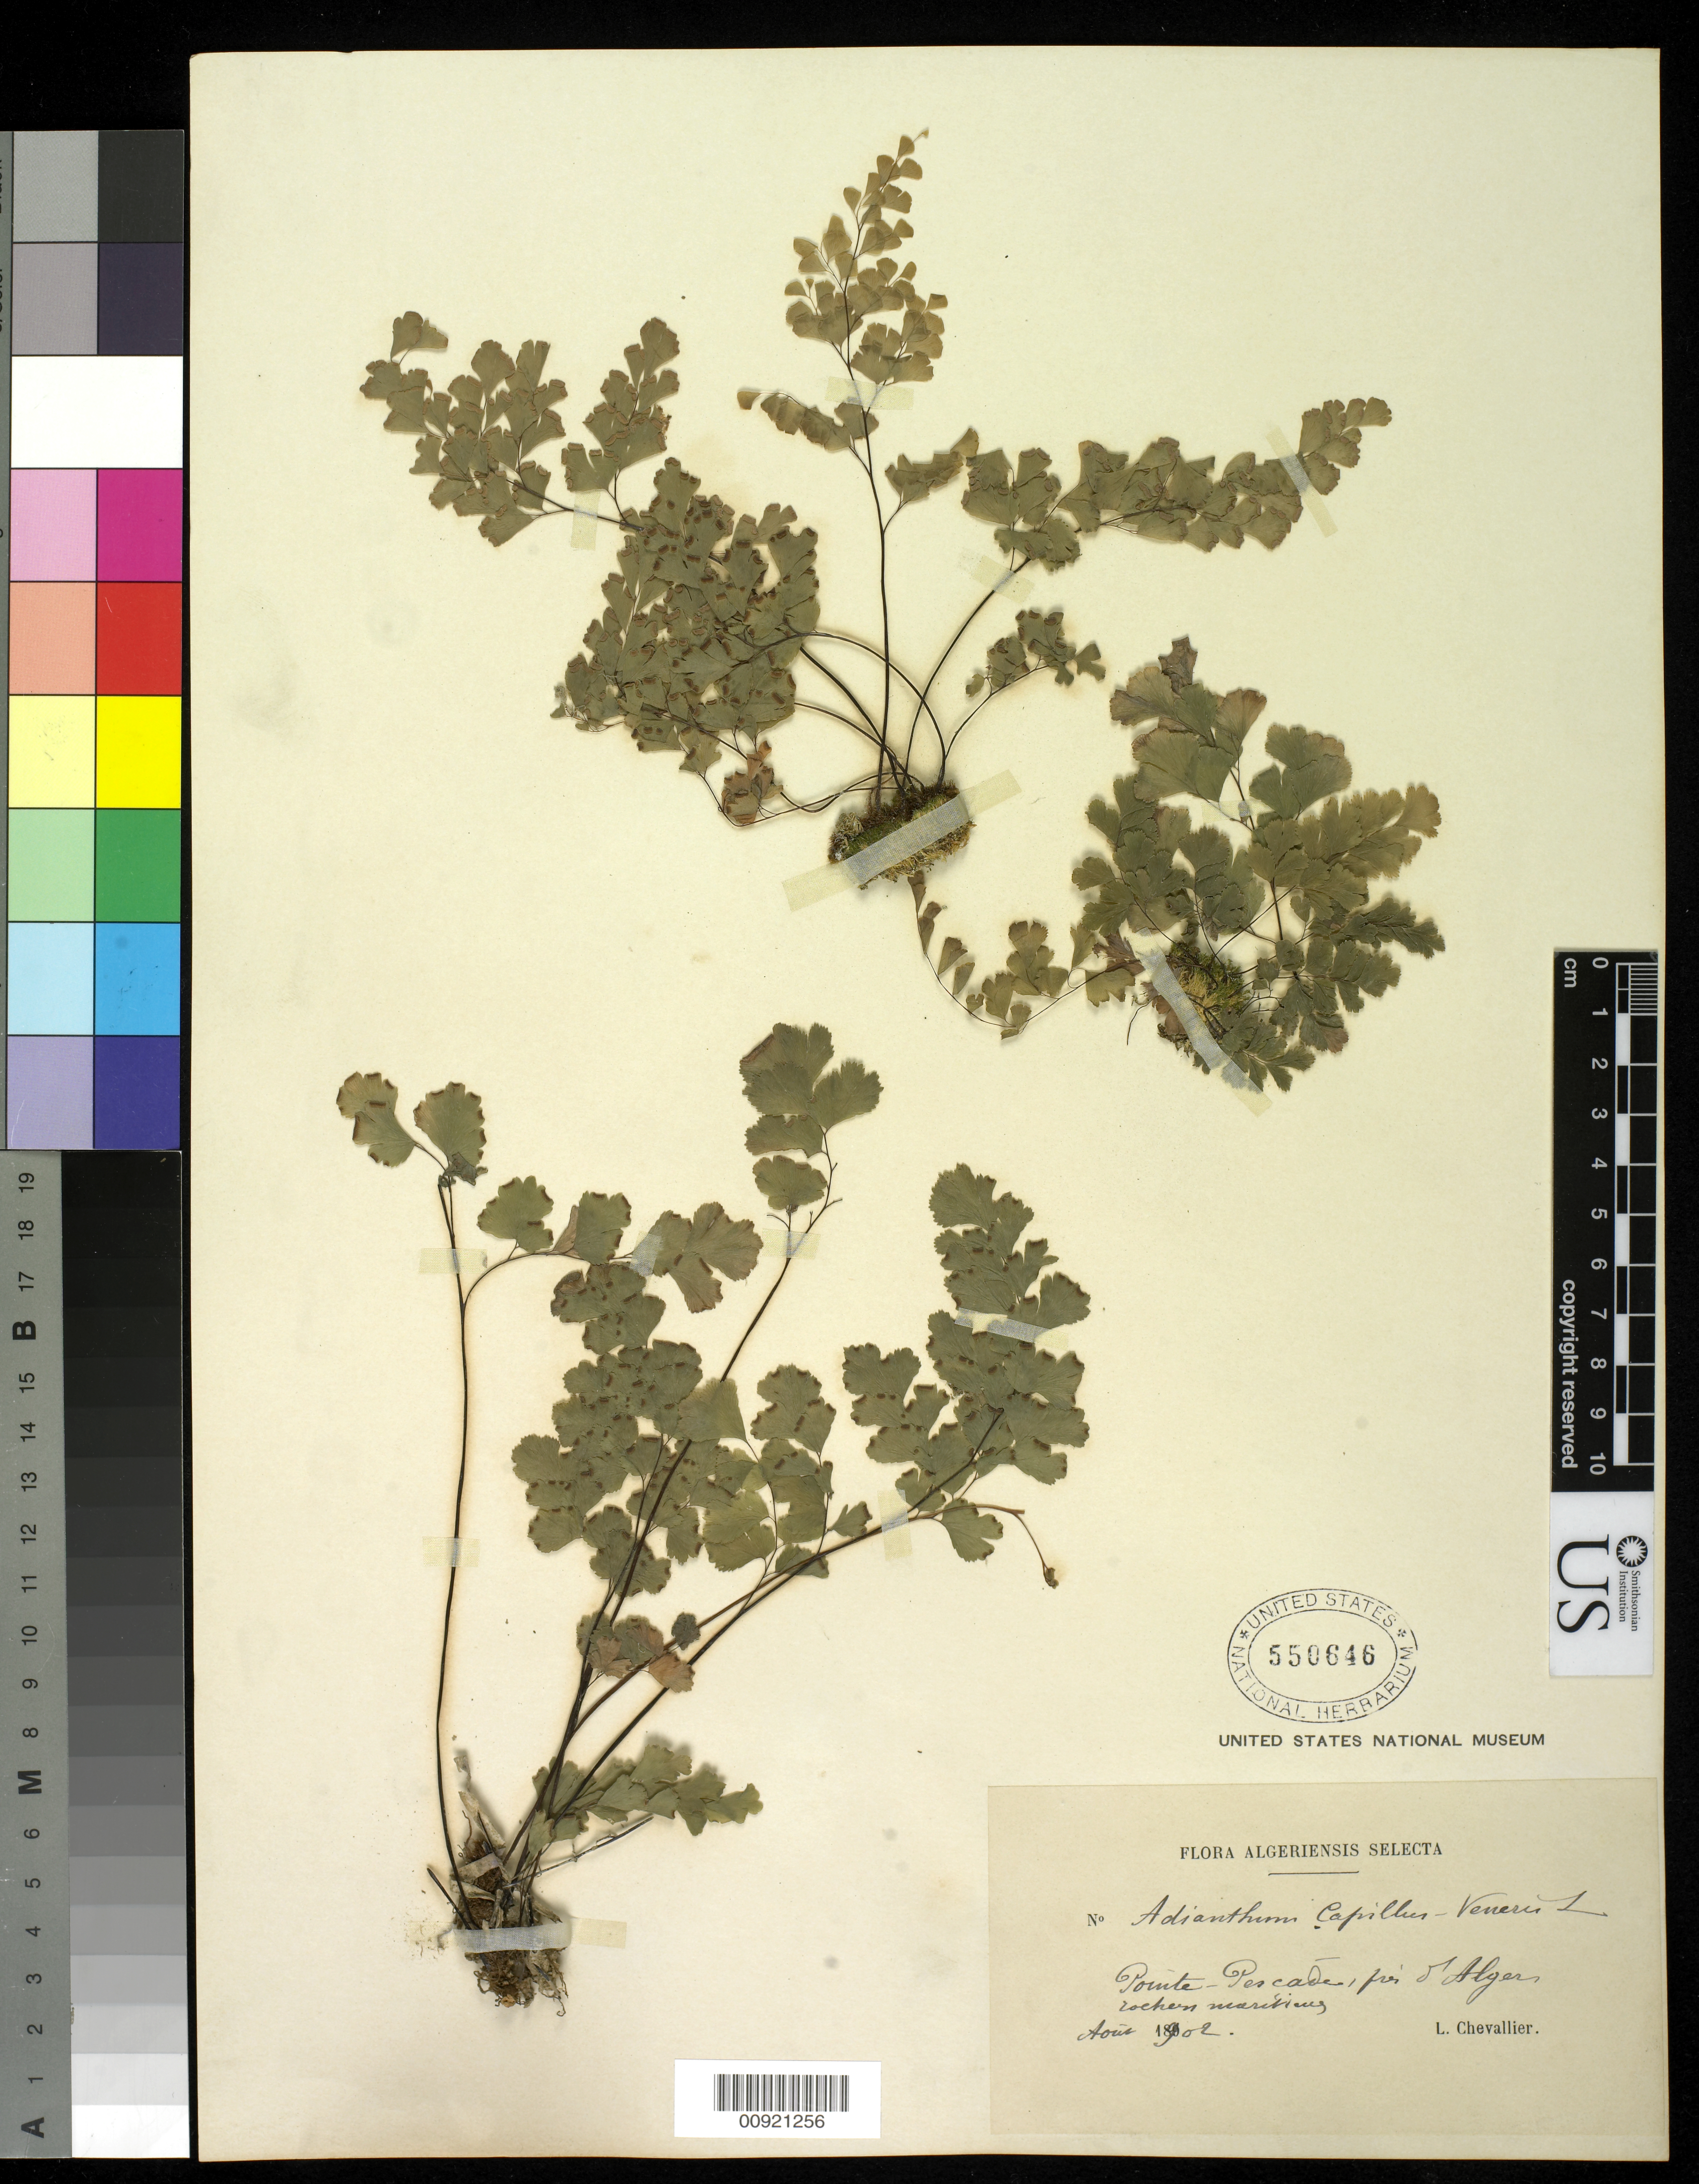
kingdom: Plantae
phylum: Tracheophyta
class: Polypodiopsida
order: Polypodiales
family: Pteridaceae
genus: Adiantum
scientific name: Adiantum capillus-veneris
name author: L.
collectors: L. Chevallier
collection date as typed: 1902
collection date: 1902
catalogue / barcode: US 550646